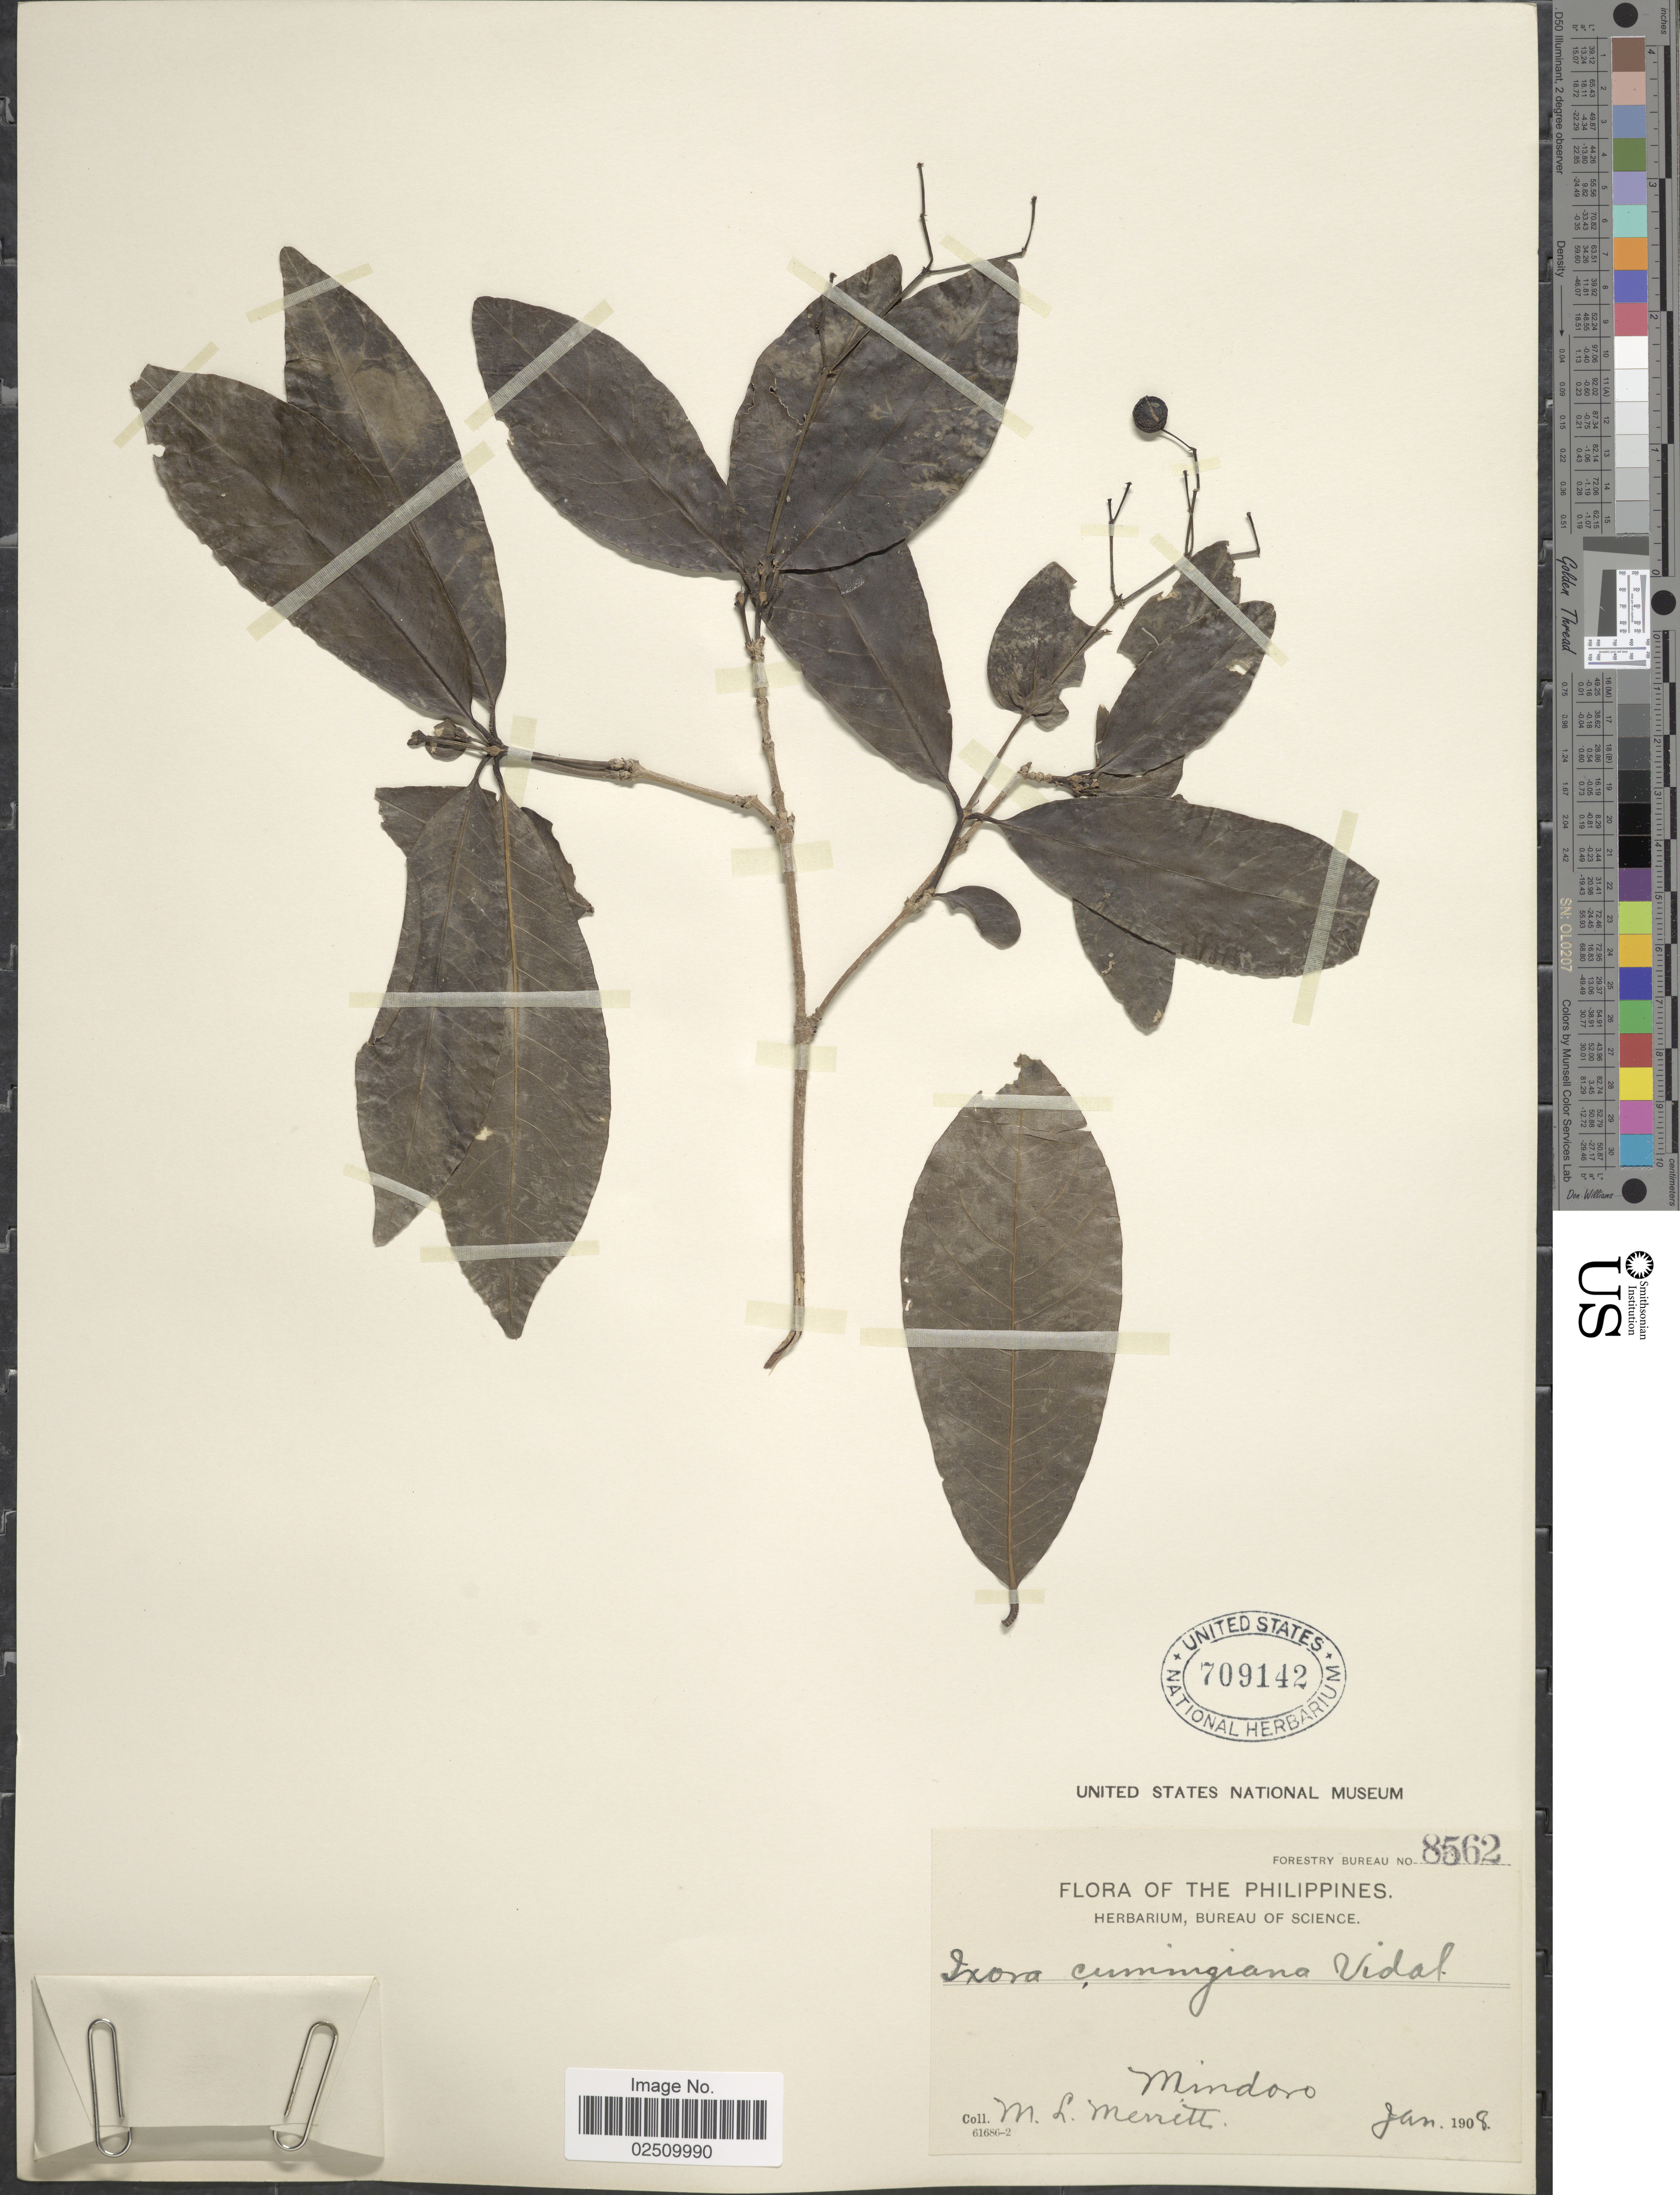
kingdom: Plantae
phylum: Tracheophyta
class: Magnoliopsida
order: Gentianales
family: Rubiaceae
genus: Ixora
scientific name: Ixora cumingiana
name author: S. Vidal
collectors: M. L. Merritt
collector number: Forestry Bureau 8562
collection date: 1908-01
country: Philippines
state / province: Mimaropa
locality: Mindoro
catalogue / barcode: US 709142